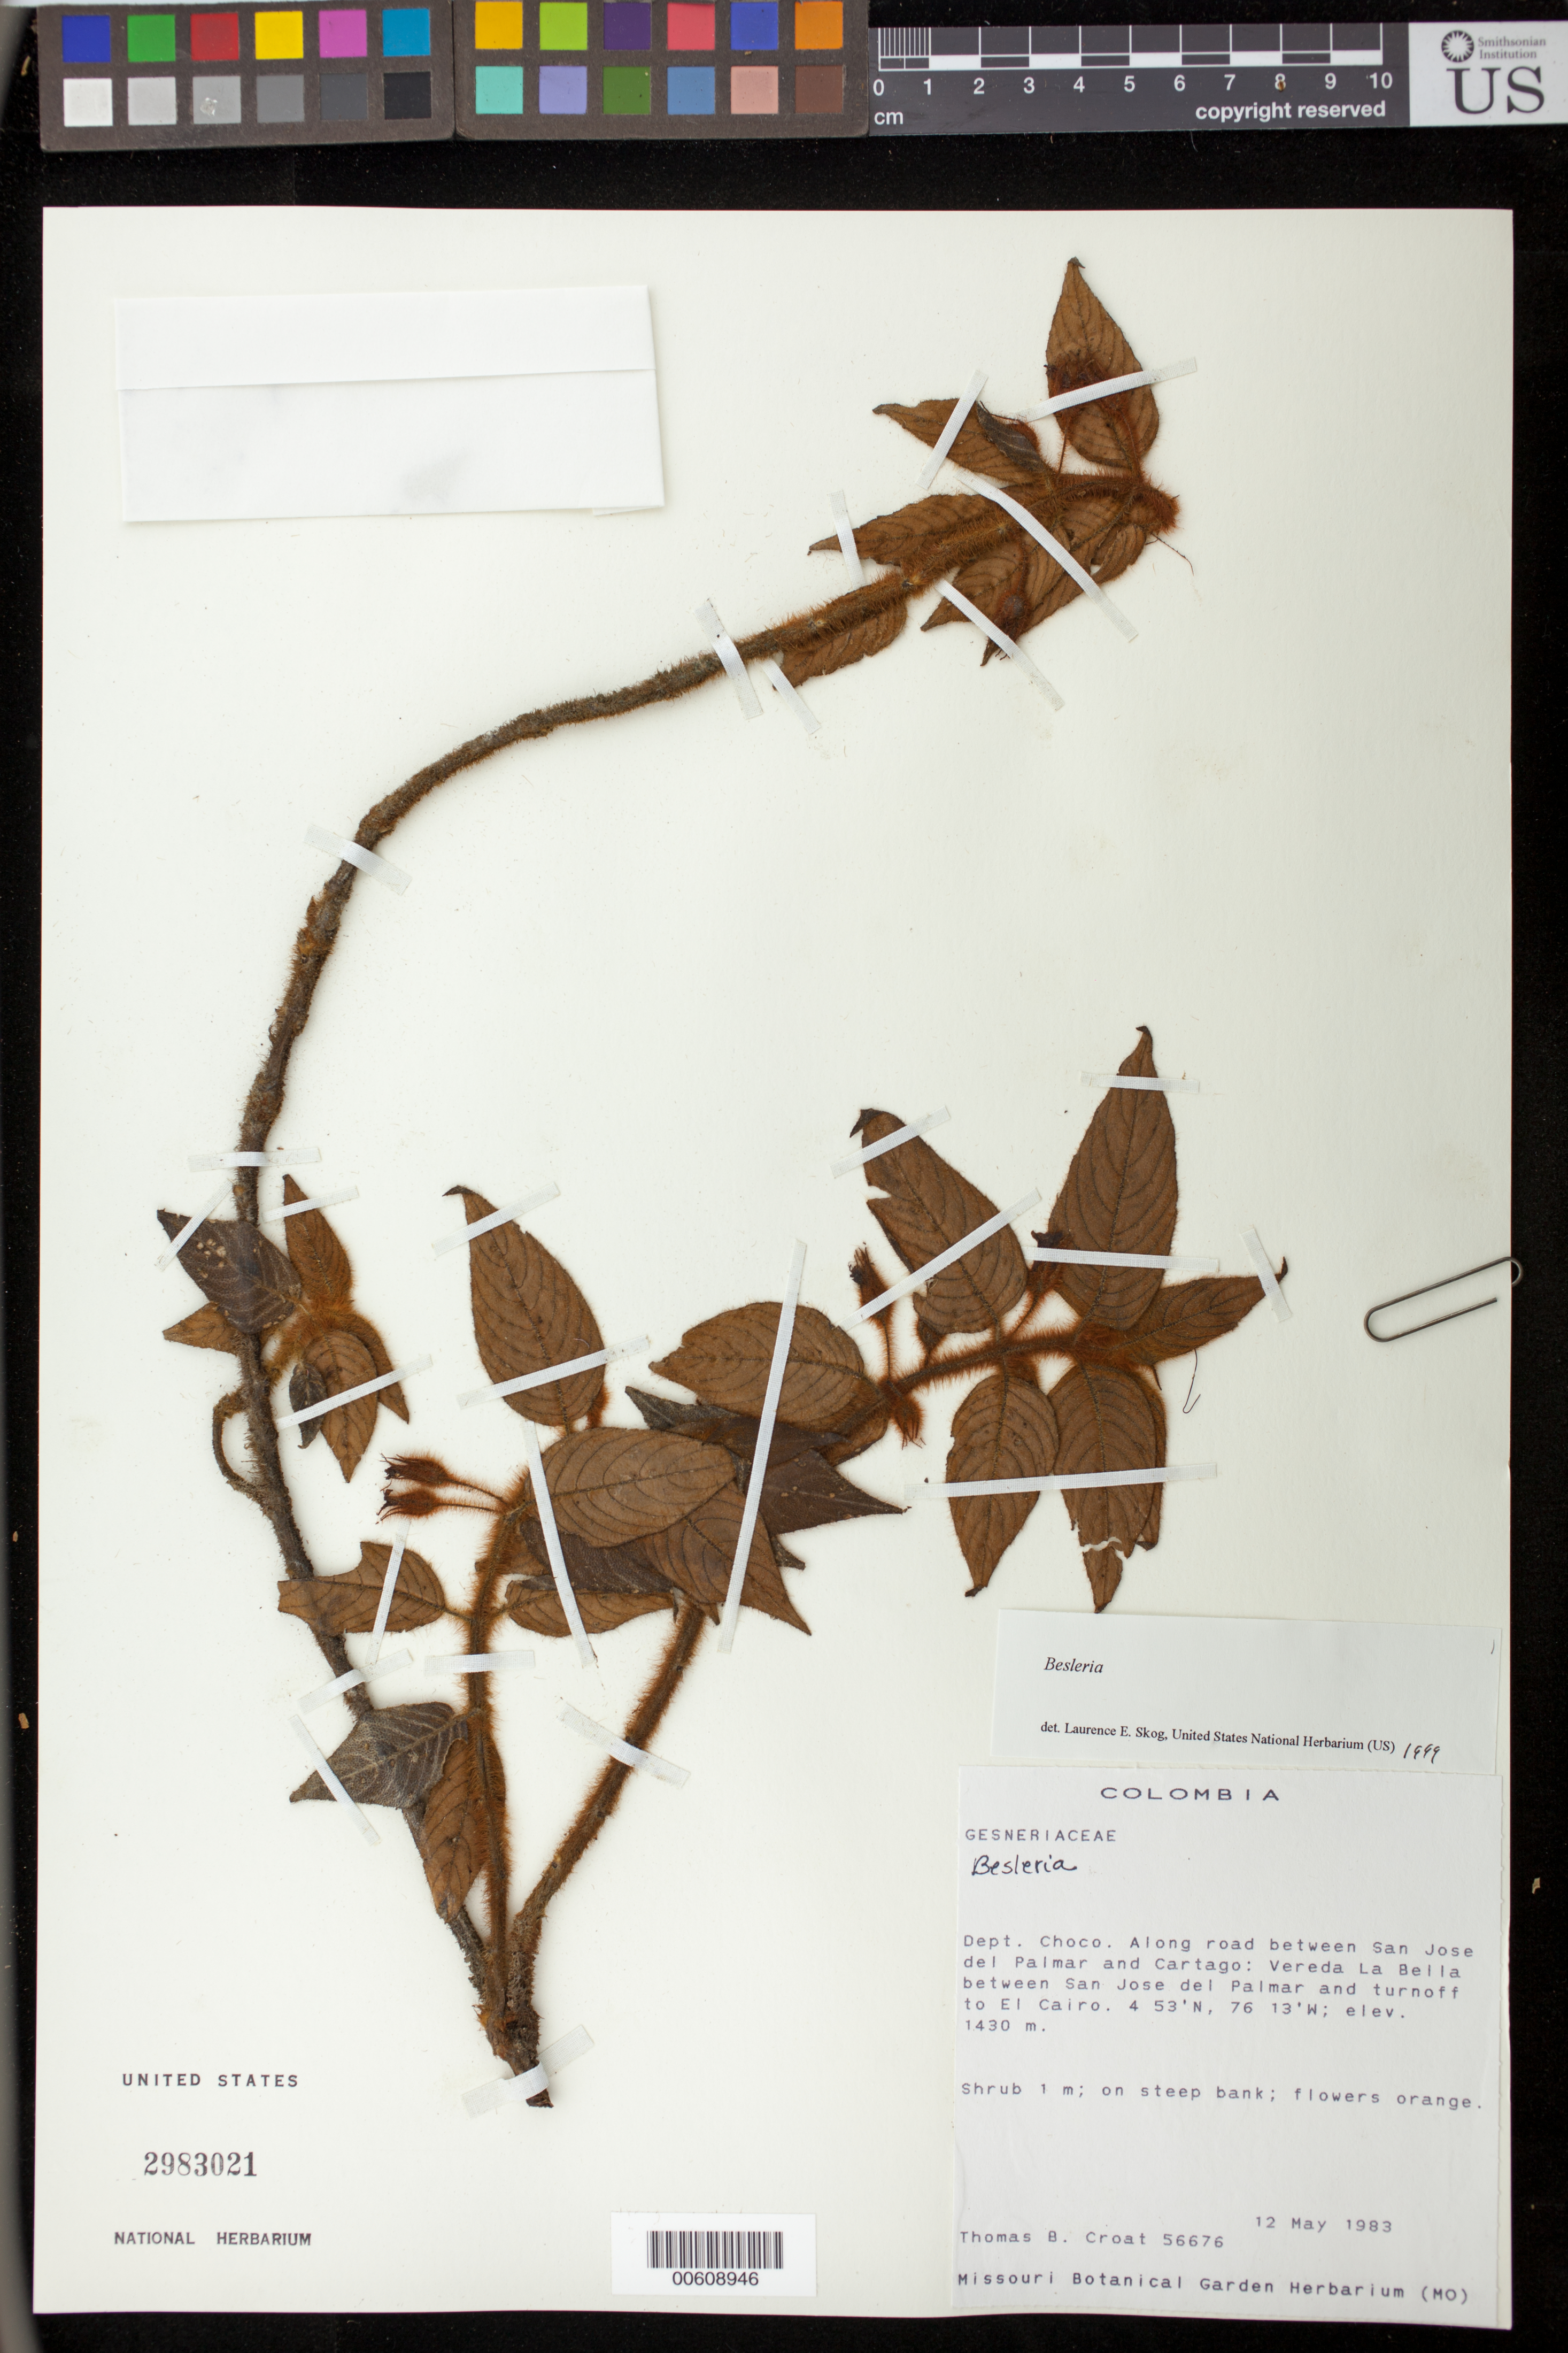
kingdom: Plantae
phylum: Tracheophyta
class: Magnoliopsida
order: Lamiales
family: Gesneriaceae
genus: Besleria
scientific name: Besleria sp.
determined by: Skog, Laurence E.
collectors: T. B. Croat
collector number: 56676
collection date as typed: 12 May 1983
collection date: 1983-05-12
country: Colombia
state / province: Chocó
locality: Along road between San Jose del Palmar and Cartago: Vereda La Bella between San Jose del Palmar and turnoff to El Cairo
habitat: On steep bank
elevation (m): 1430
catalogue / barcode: US 2983021